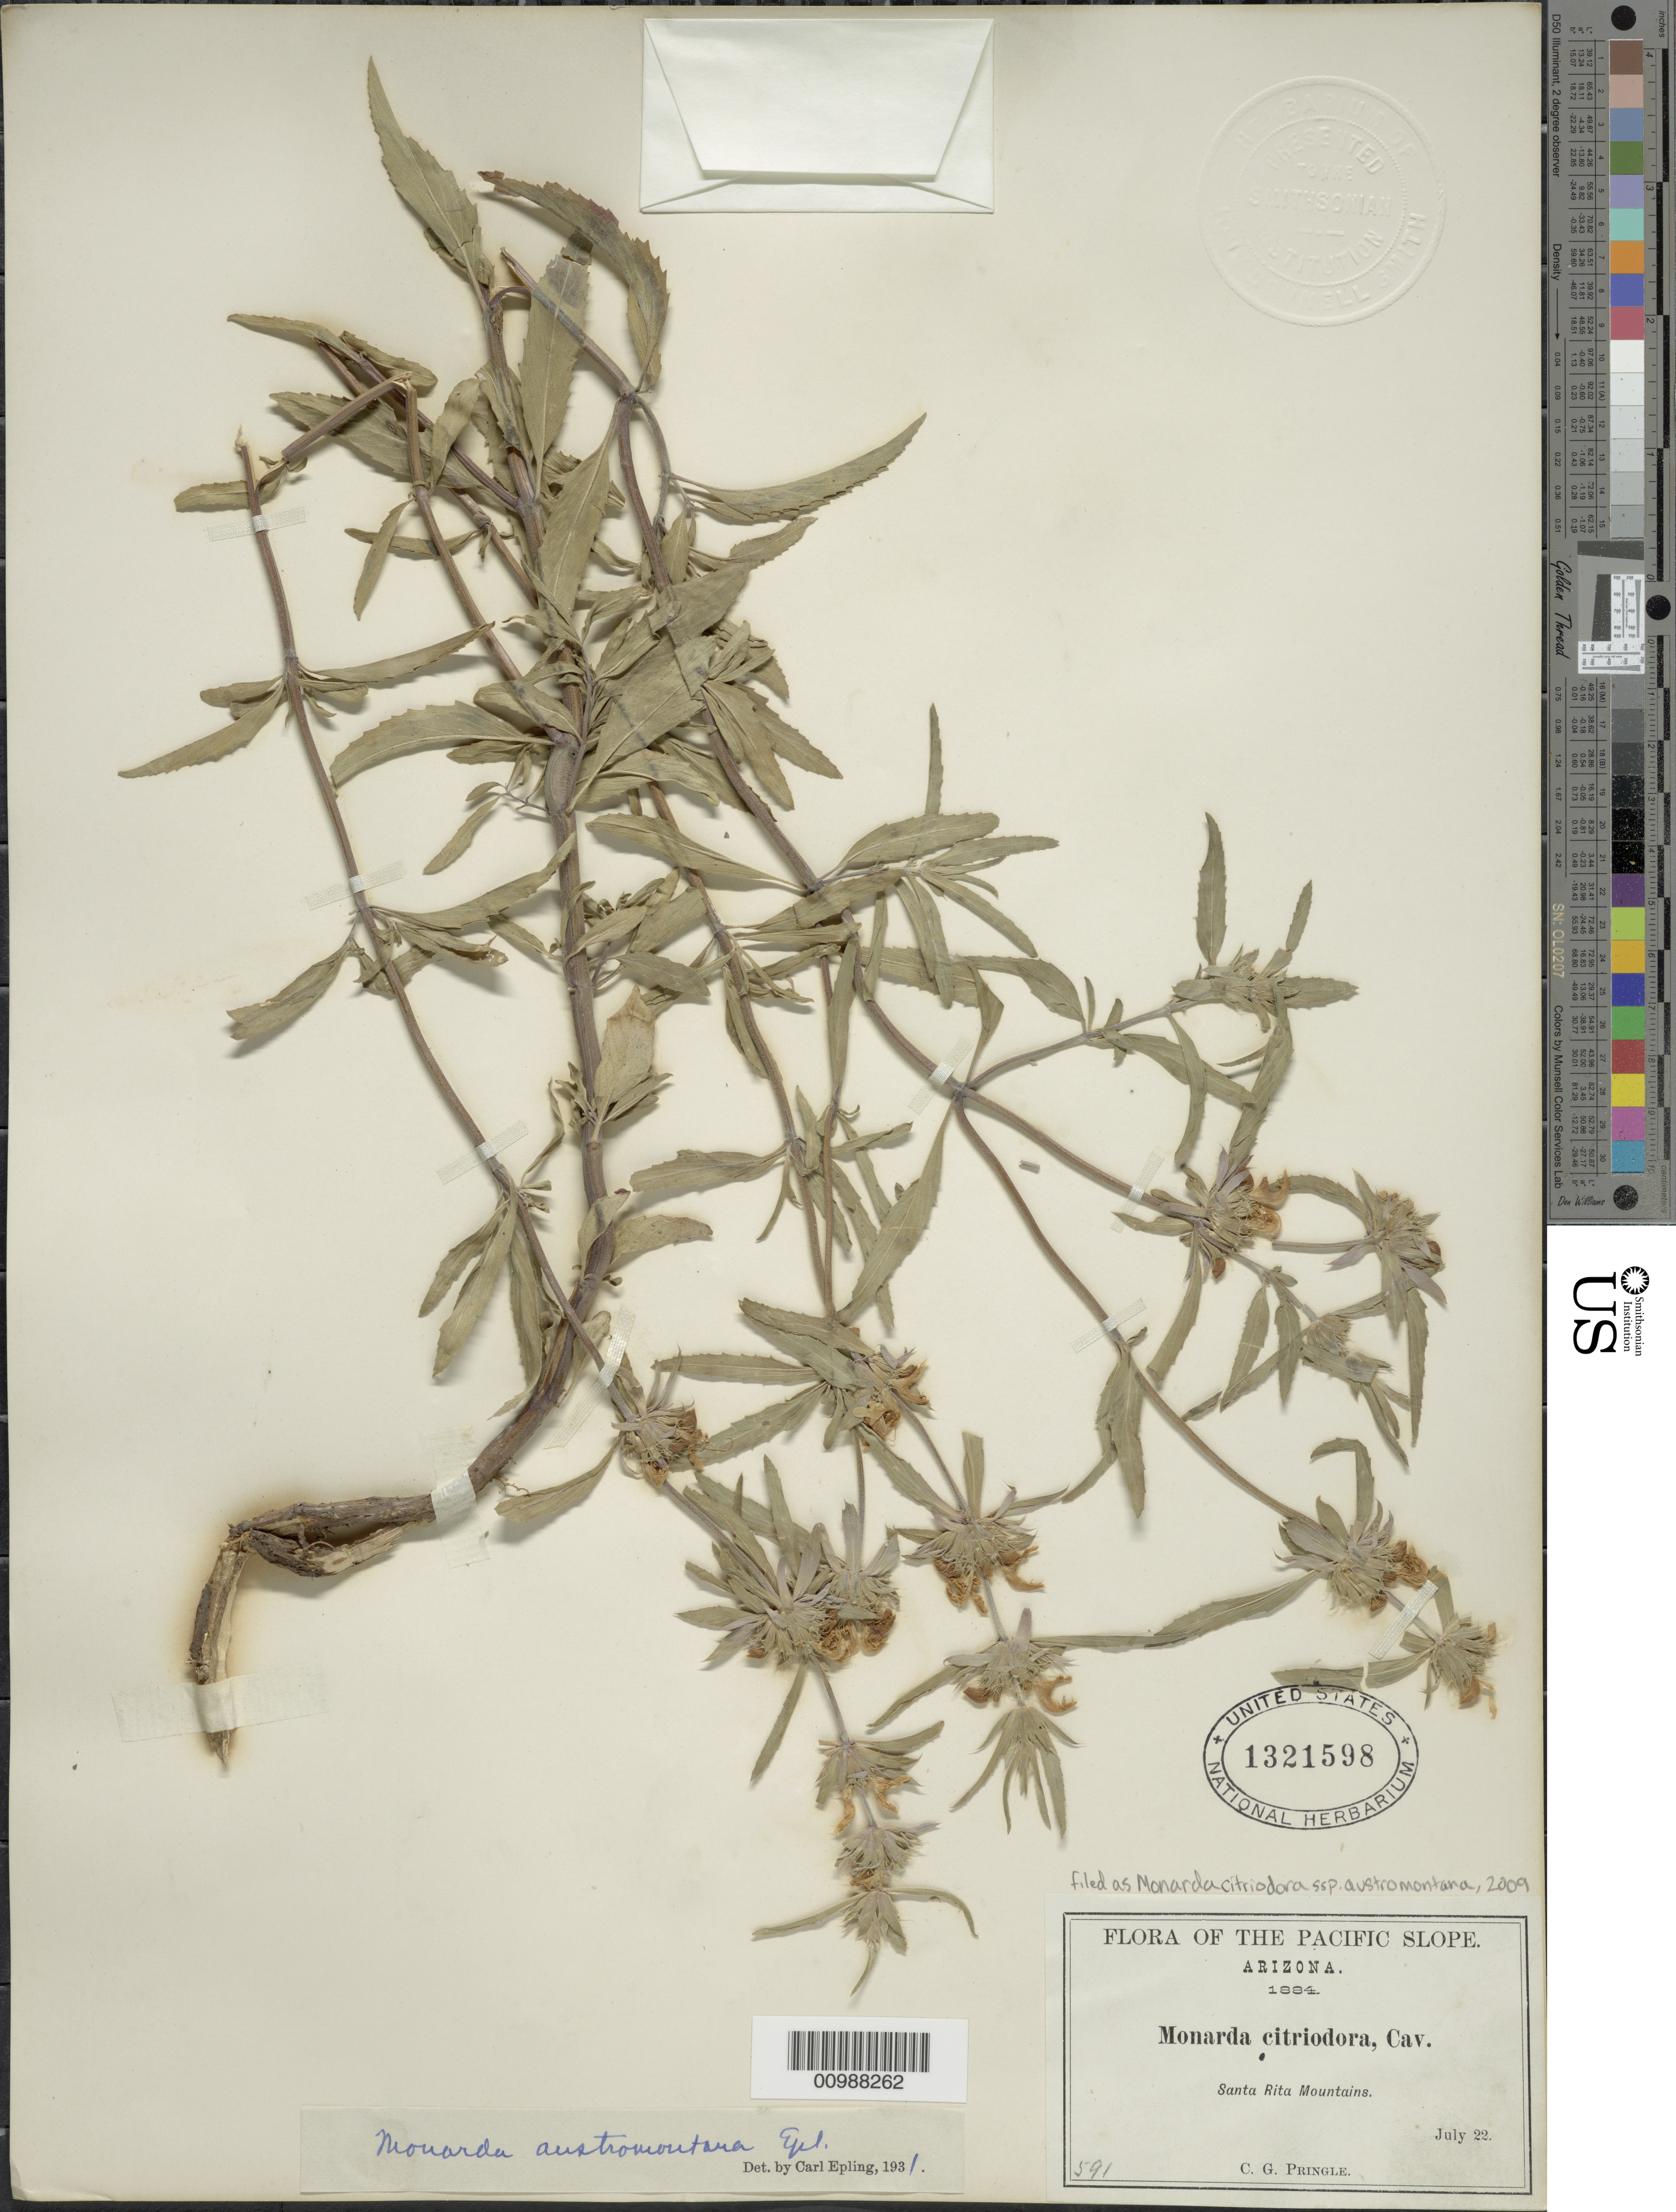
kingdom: Plantae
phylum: Tracheophyta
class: Magnoliopsida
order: Lamiales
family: Lamiaceae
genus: Monarda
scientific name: Monarda citriodora subsp. austromontana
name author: (Epling) Scora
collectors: C. G. Pringle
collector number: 591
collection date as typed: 22 Jul 1884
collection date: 1884-07-22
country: United States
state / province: Arizona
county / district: Santa Cruz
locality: Santa Rita Mountains.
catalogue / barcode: US 1321598